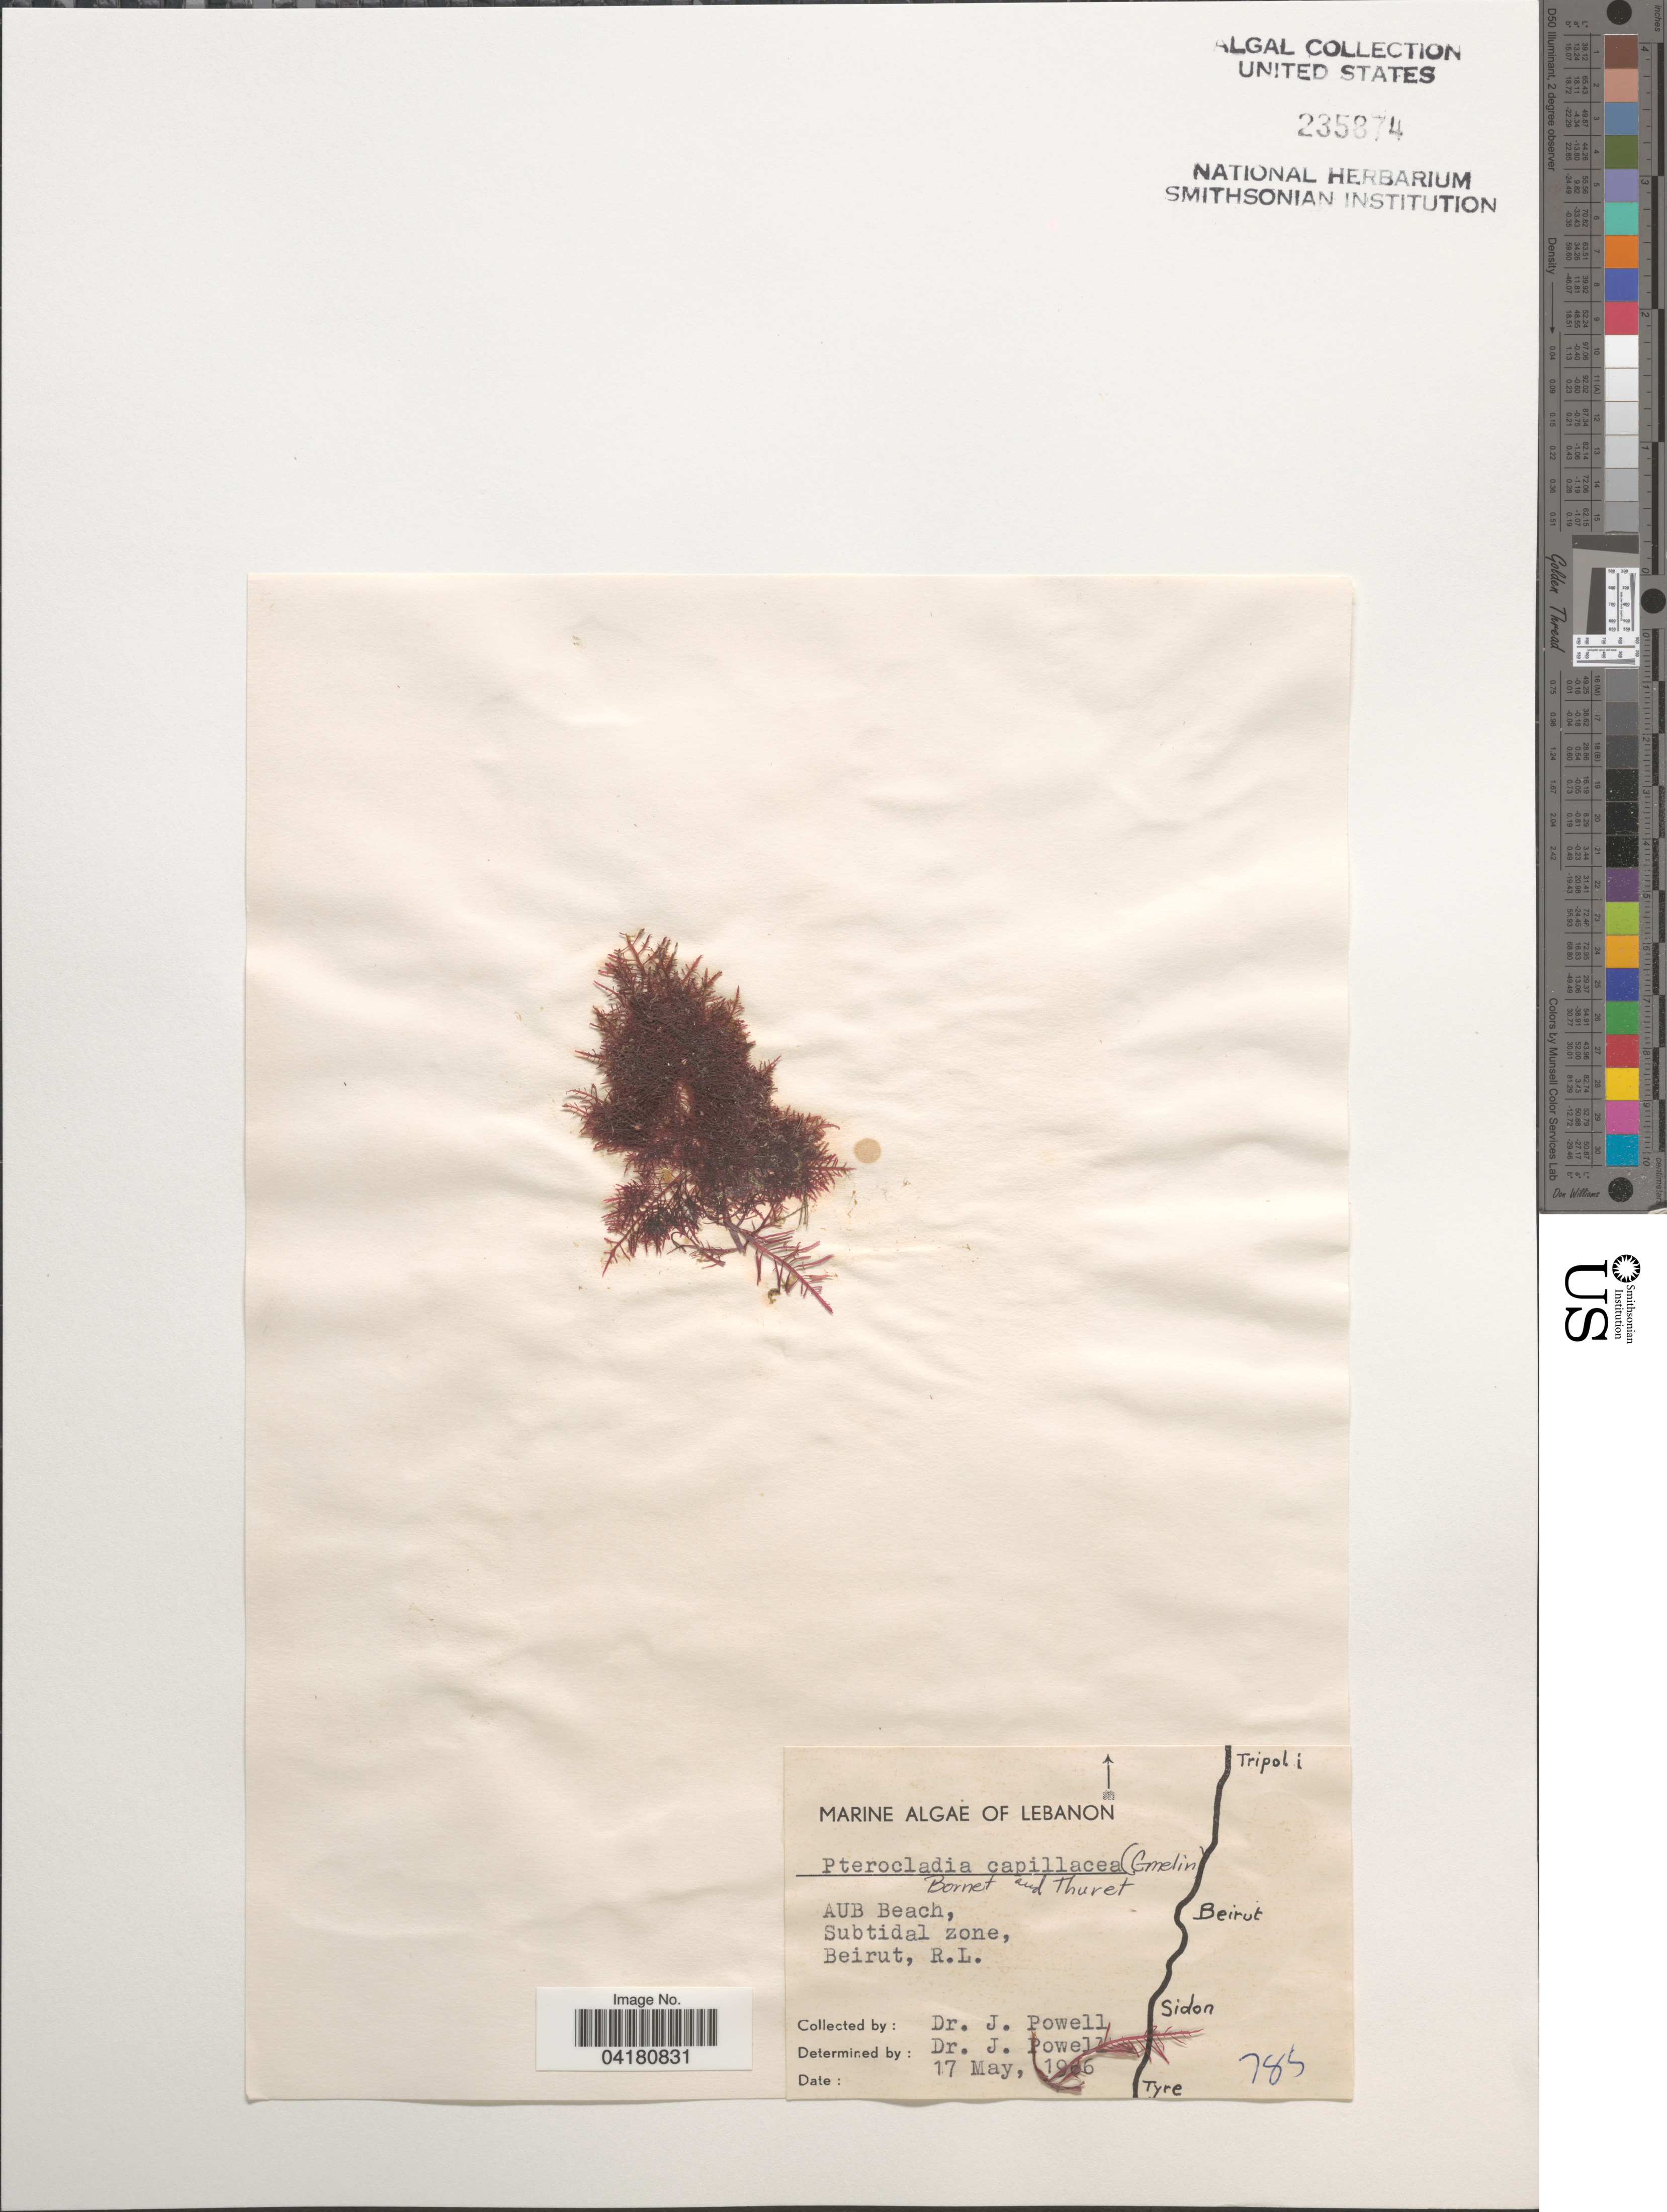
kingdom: Plantae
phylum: Rhodophyta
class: Florideophyceae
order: Gelidiales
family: Pterocladiaceae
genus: Pterocladiella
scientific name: Pterocladiella capillacea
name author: (S.G. Gmel.) Santelices & Hommers.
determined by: Algae name updating Project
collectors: J. Powell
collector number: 785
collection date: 1966-05-17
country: Lebanon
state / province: Beyrouth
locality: AUB Beach, Subtidal zone, Beirut, R.L.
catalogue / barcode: US 235874